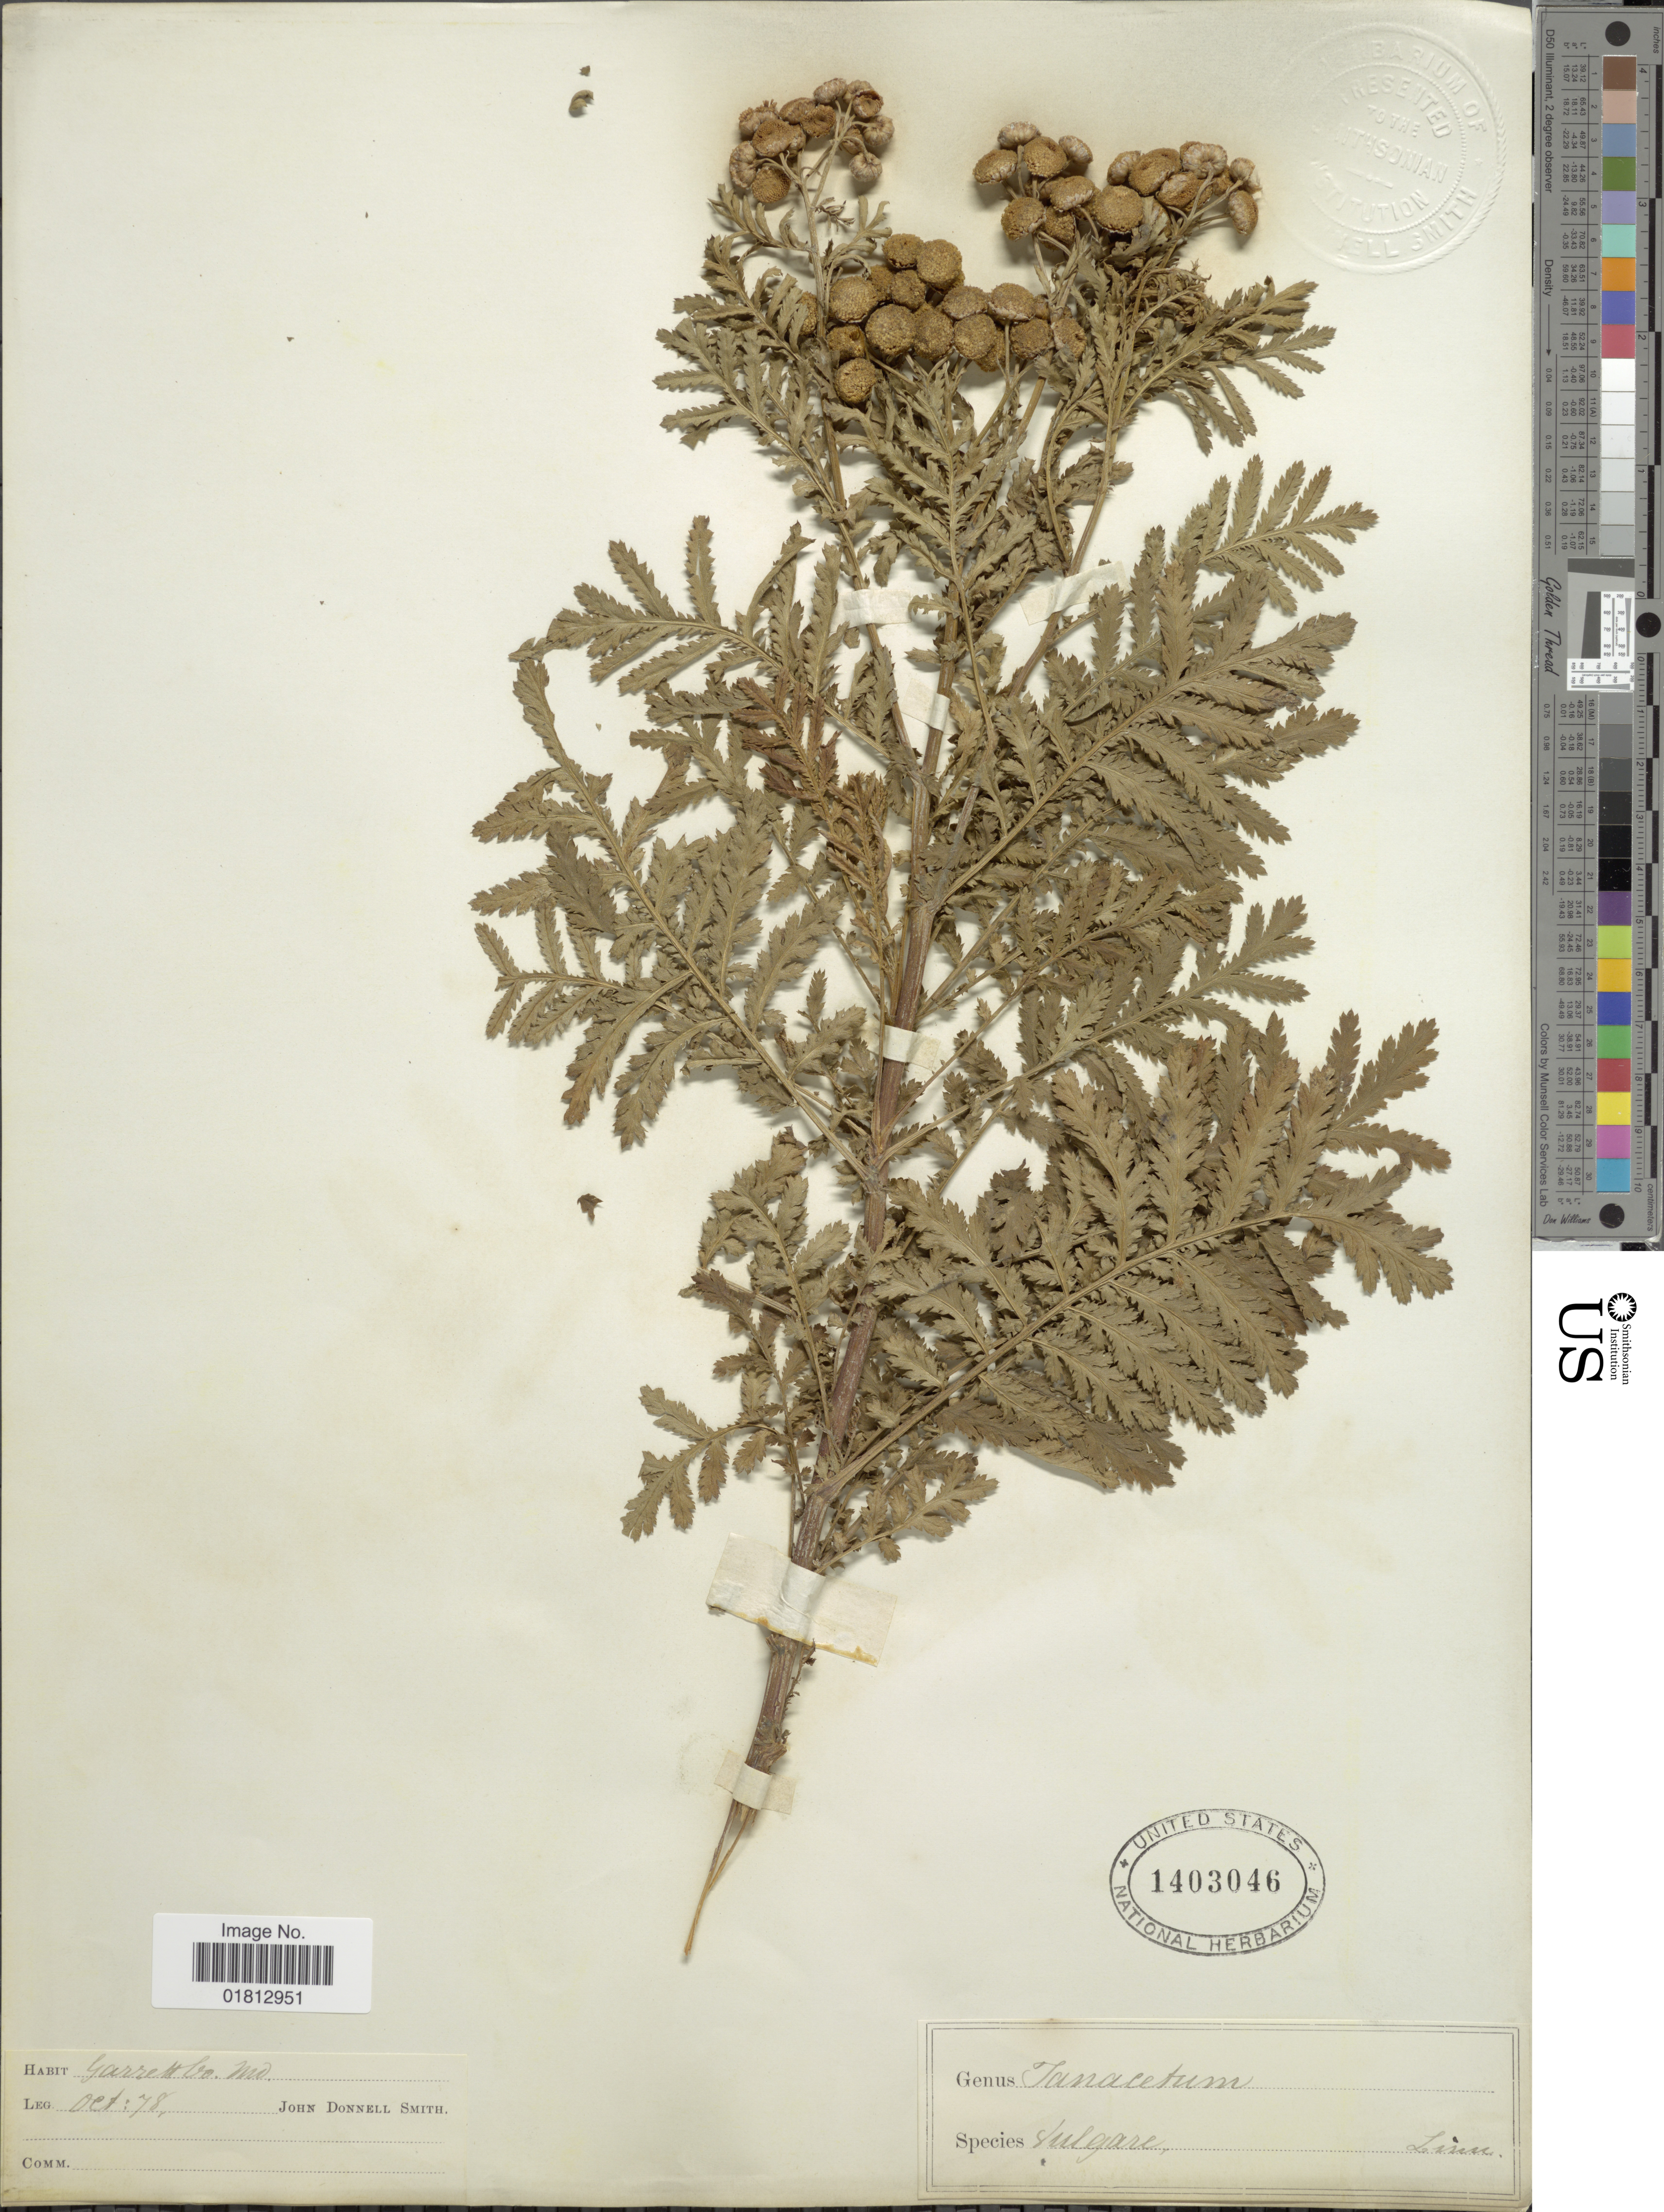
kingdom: Plantae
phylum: Tracheophyta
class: Magnoliopsida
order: Asterales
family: Asteraceae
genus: Tanacetum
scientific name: Tanacetum vulgare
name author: L.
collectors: J. Donnell Smith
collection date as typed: Transcribed d/m/y: /10/78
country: United States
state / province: Maryland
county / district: Garrett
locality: Garrett Co., Md.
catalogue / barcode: US 1403046